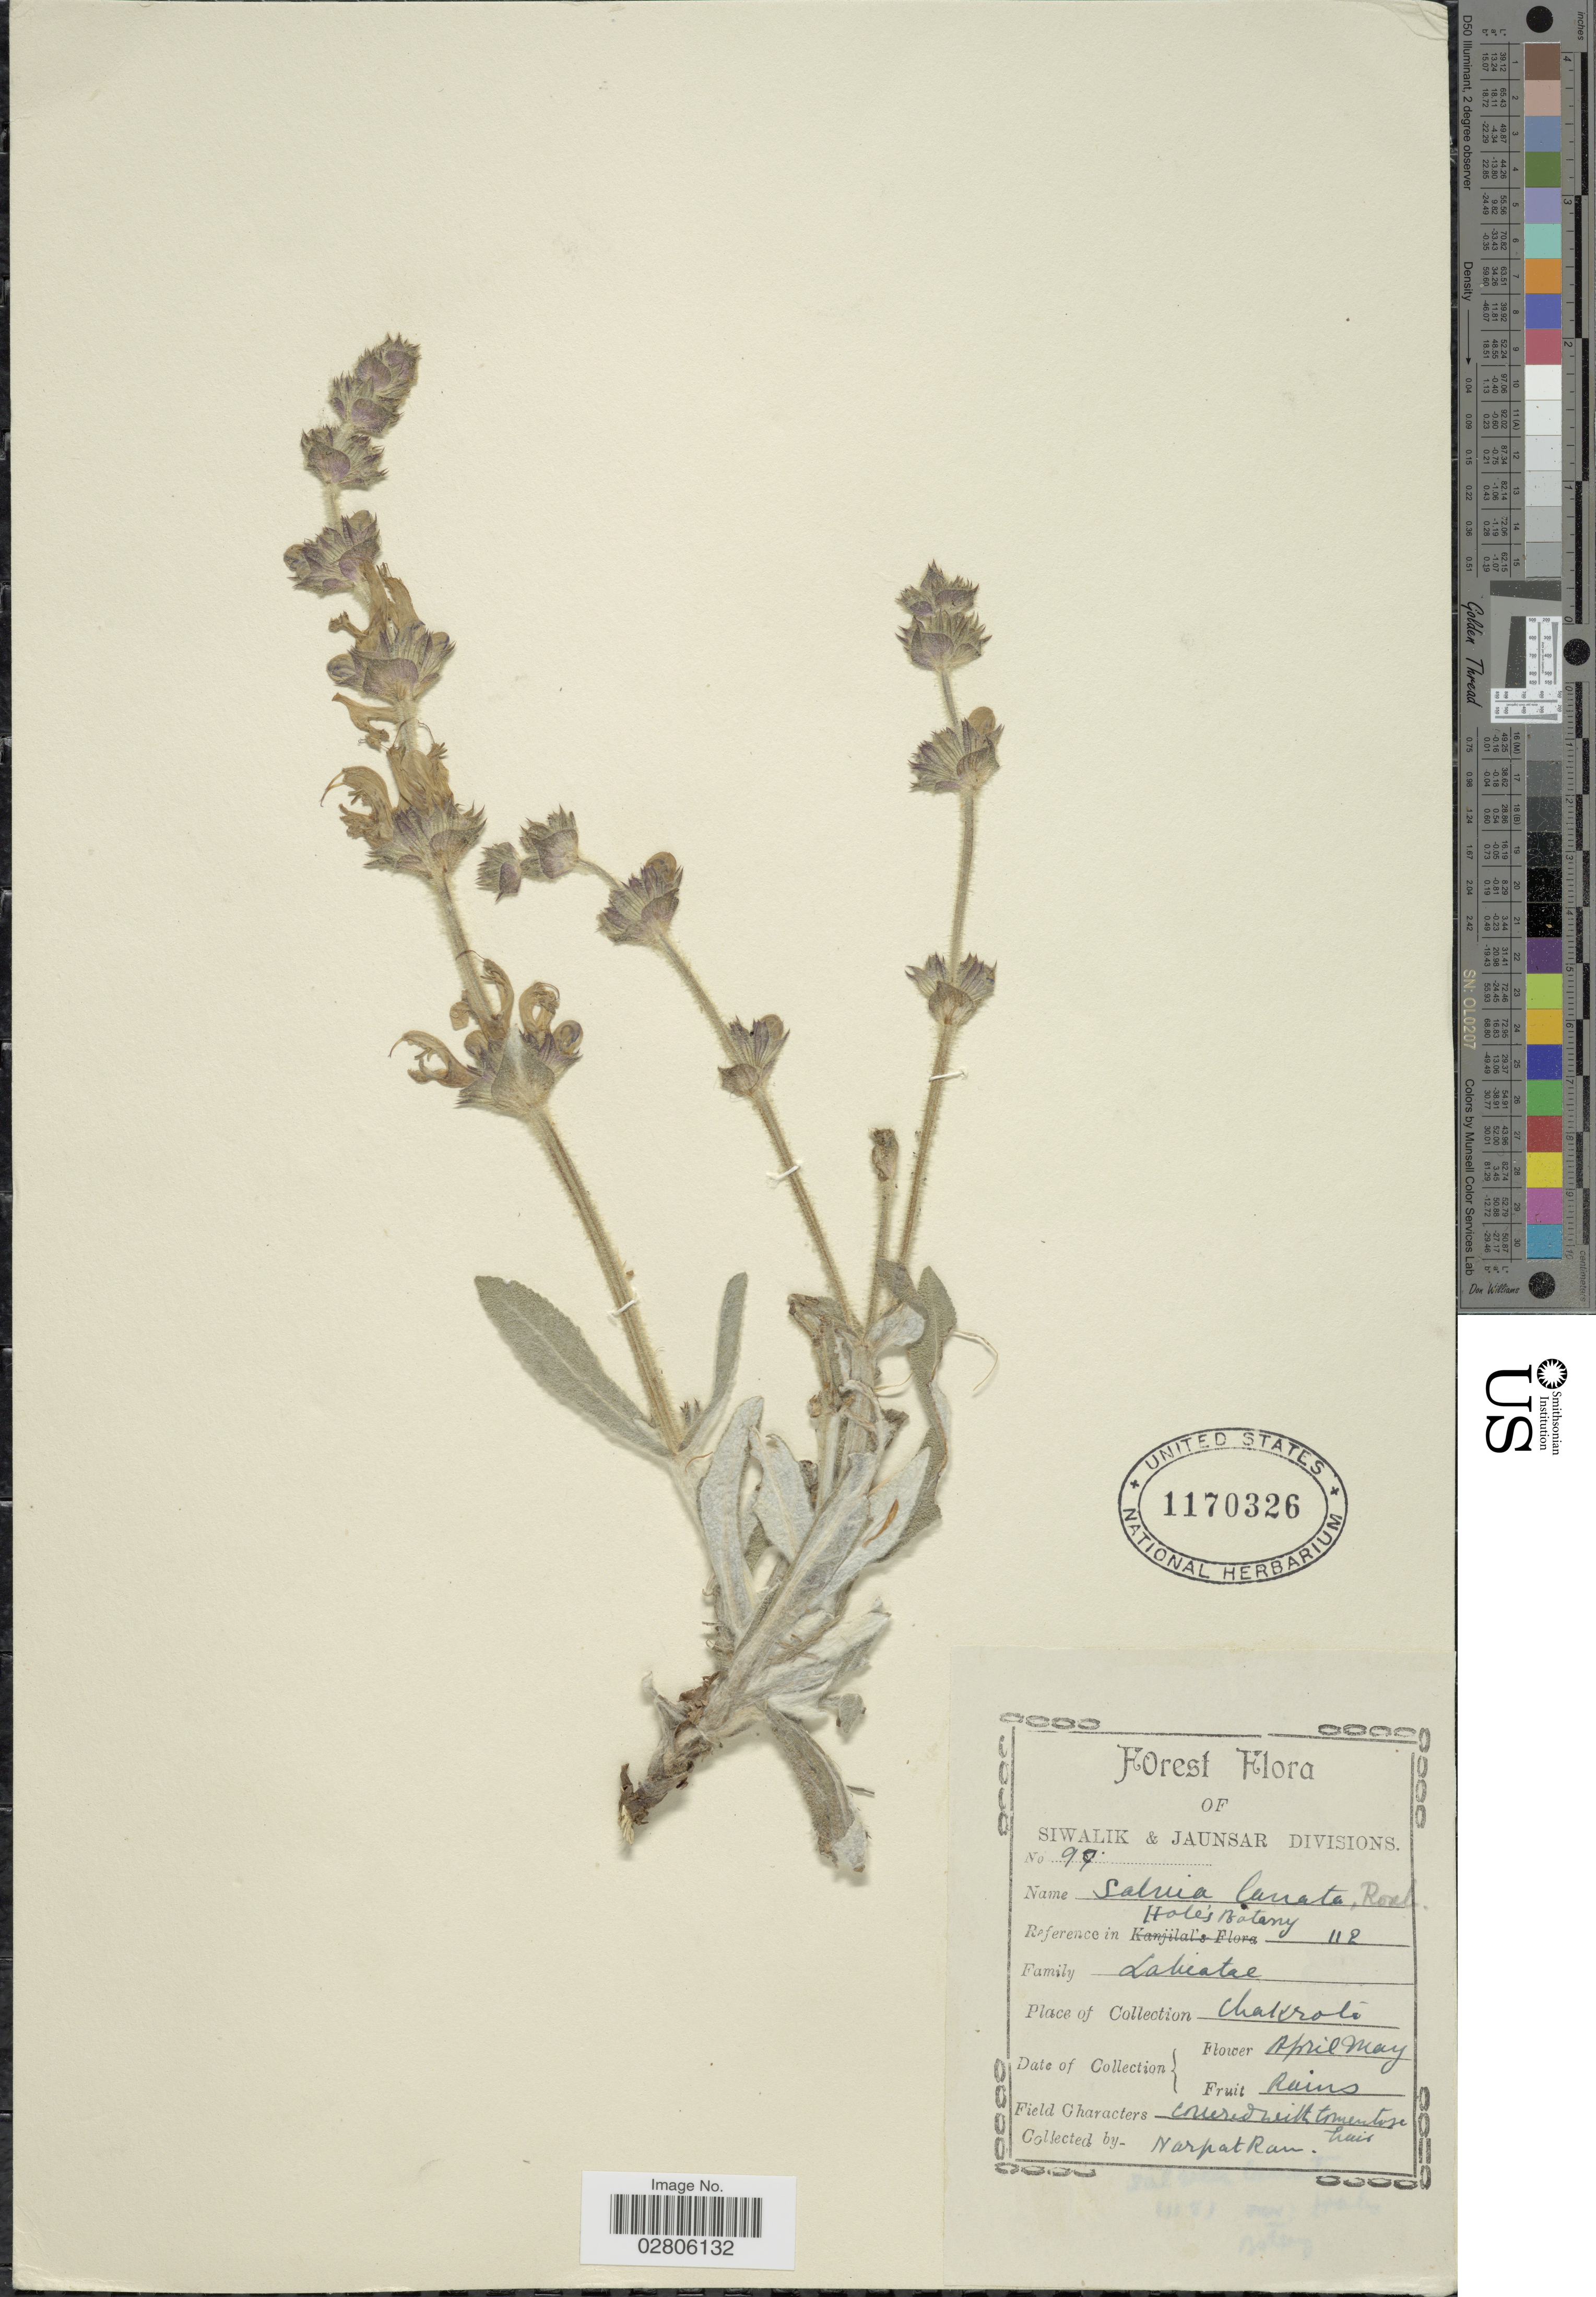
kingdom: Plantae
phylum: Tracheophyta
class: Magnoliopsida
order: Lamiales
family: Lamiaceae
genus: Salvia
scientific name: Salvia lanata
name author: Salisb.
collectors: N. Ram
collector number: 97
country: India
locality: Siwalik & Jaunsar Divisions, Chakroli [interpreted]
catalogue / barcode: US 1170326